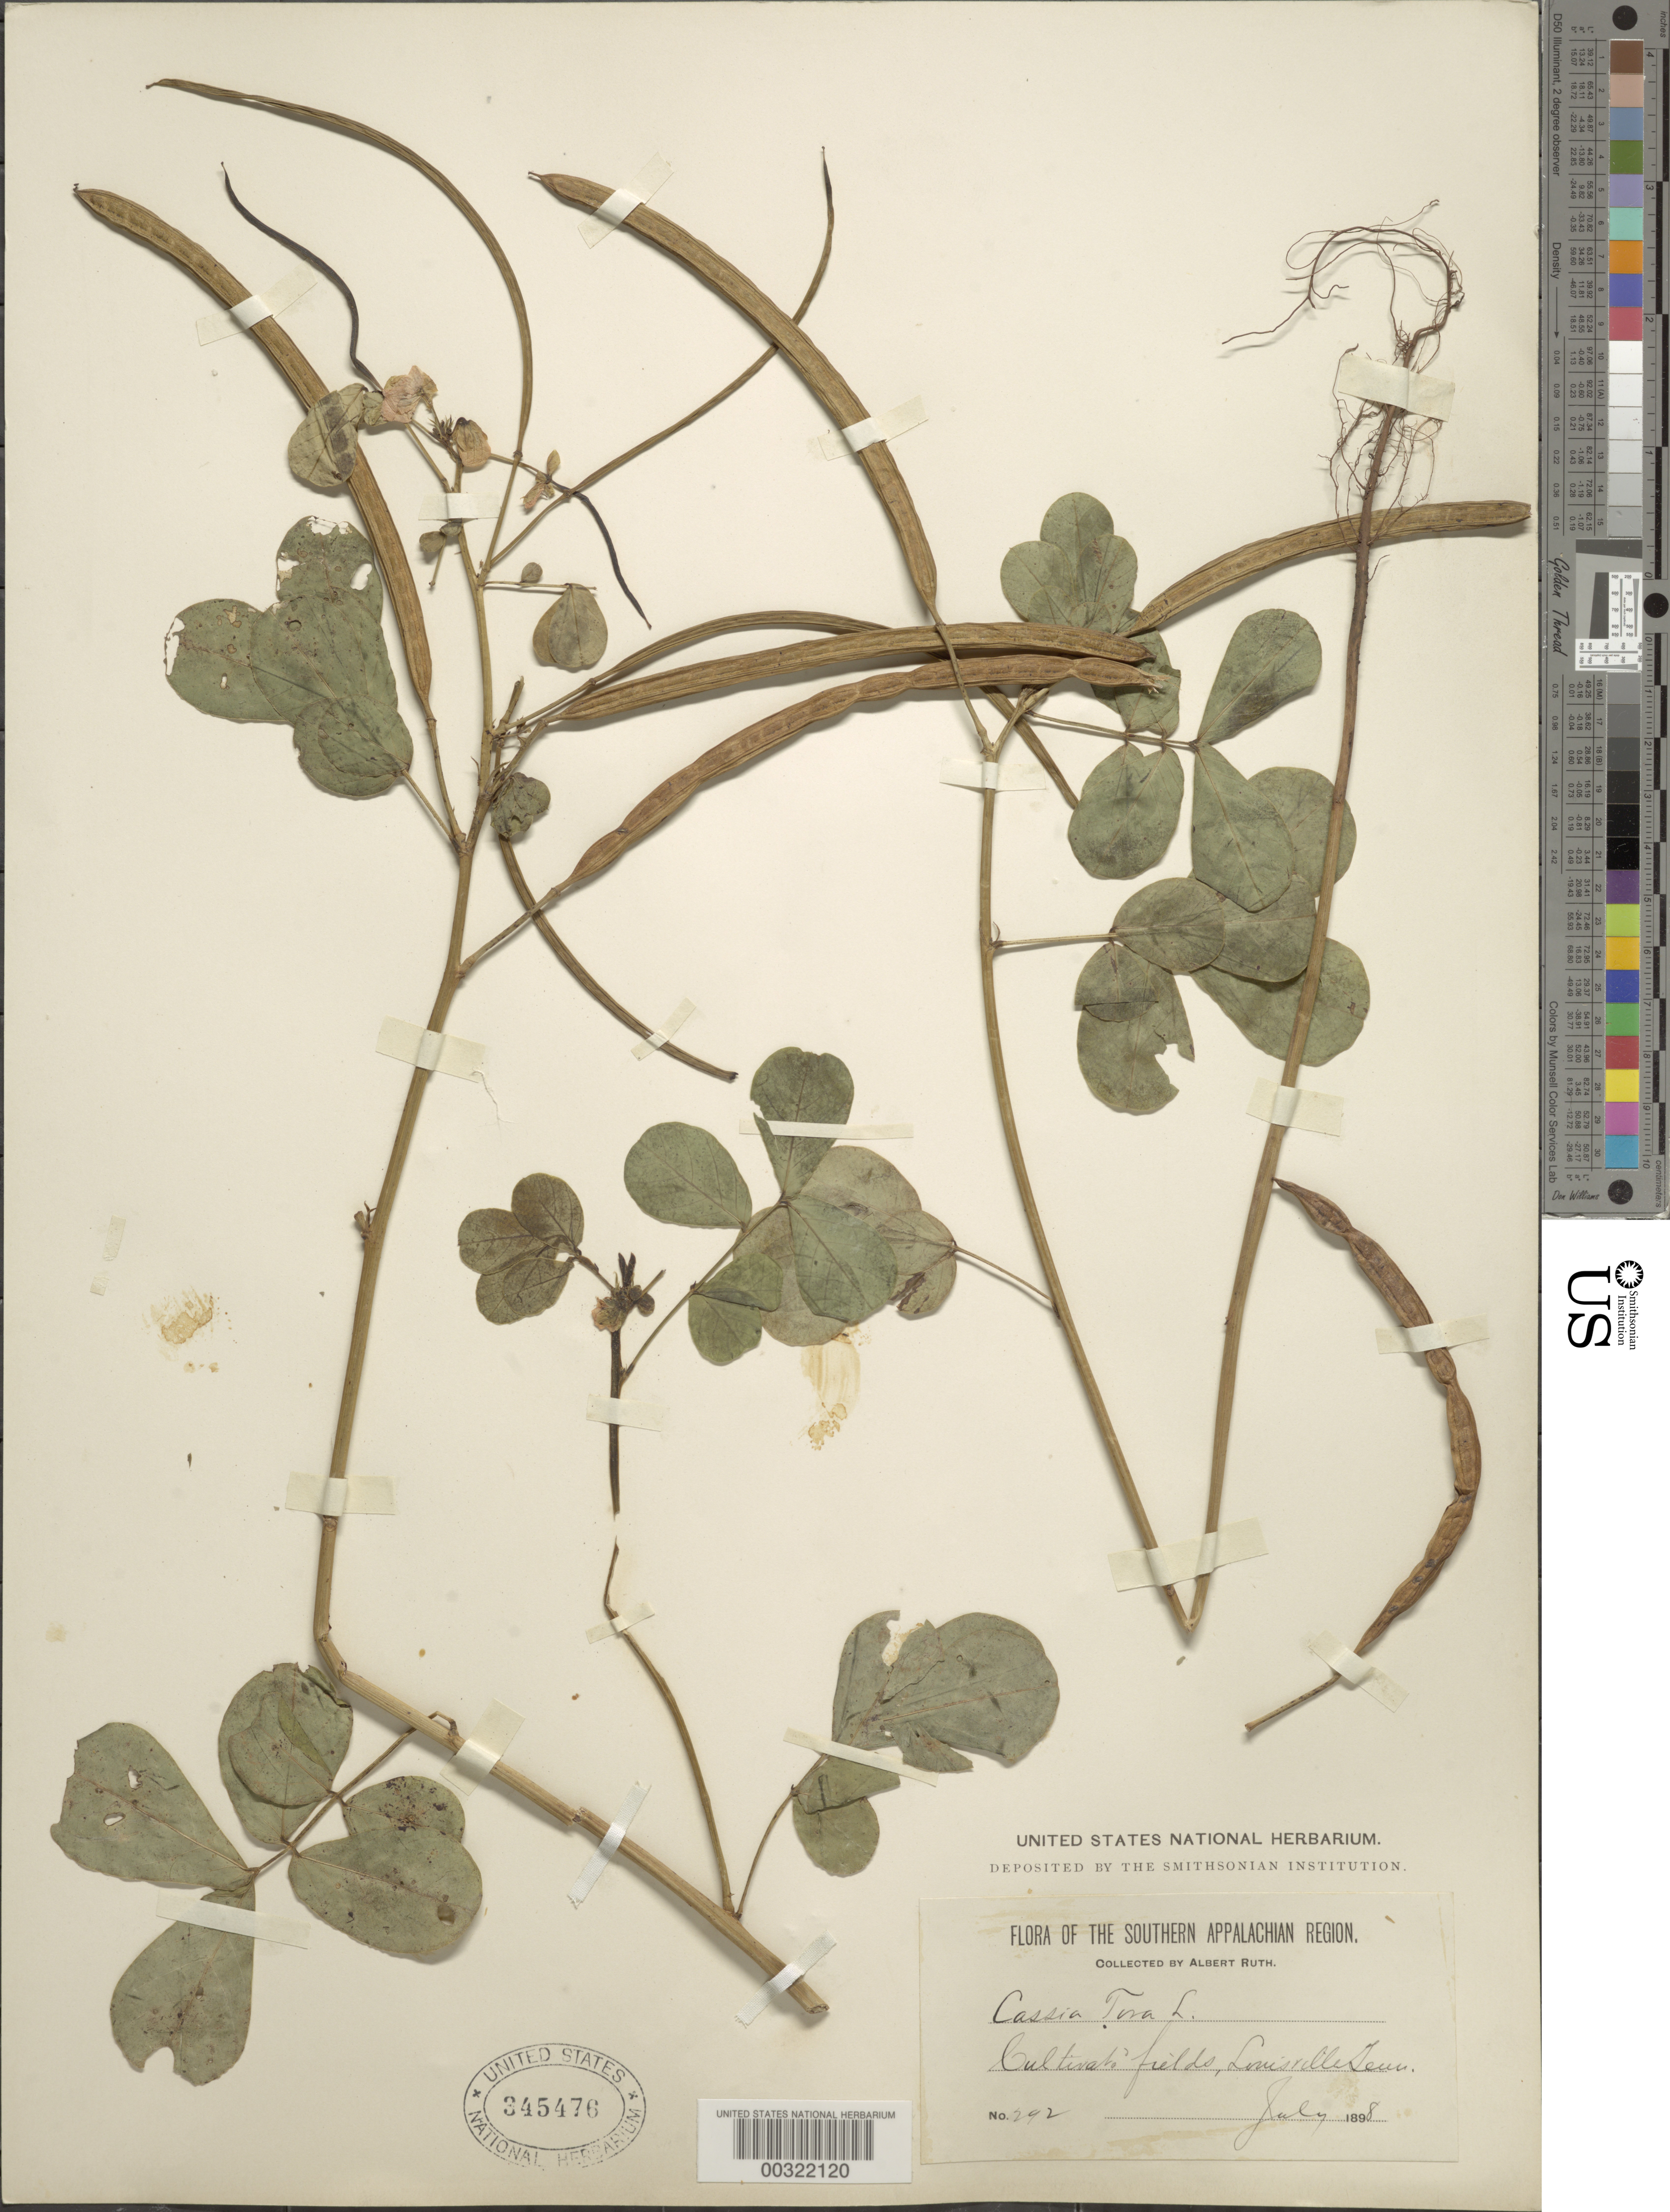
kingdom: Plantae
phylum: Tracheophyta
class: Magnoliopsida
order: Fabales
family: Fabaceae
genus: Senna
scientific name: Senna obtusifolia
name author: (L.) H.S. Irwin & Barneby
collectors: A. Ruth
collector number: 292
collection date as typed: Jul 1898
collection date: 1898-07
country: United States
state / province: Tennessee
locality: Louisville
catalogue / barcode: US 345476